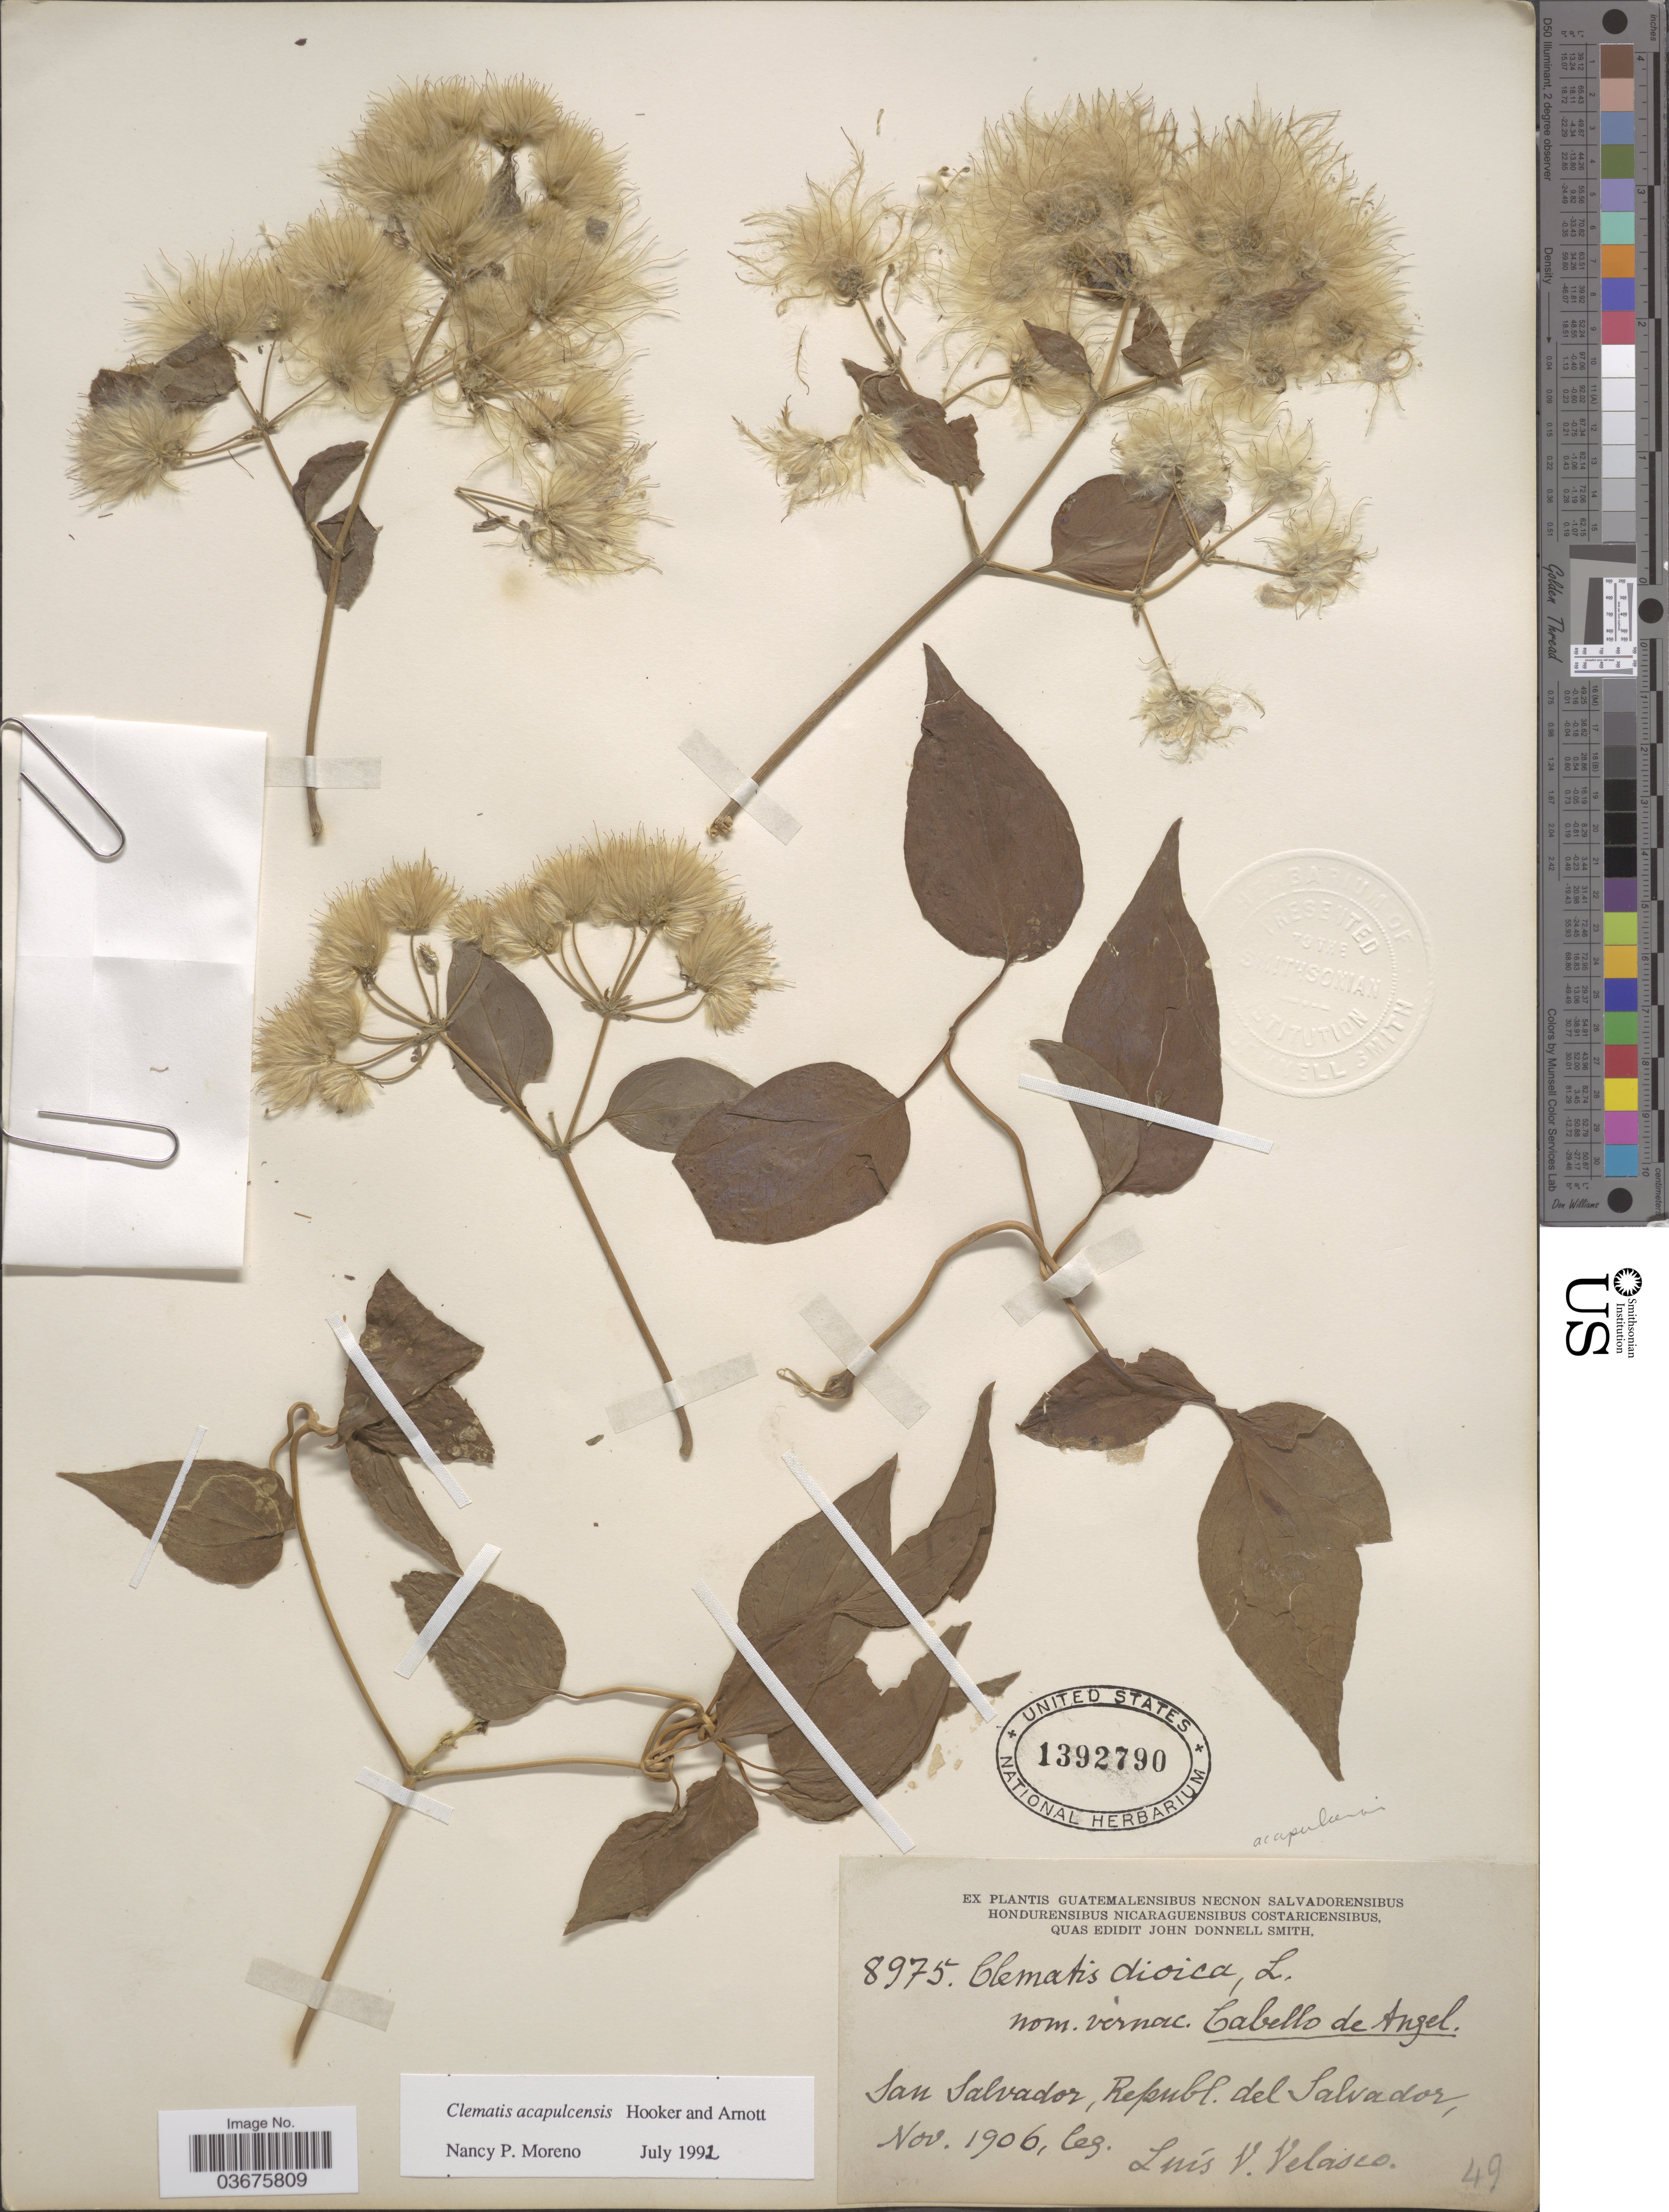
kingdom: Plantae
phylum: Tracheophyta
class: Magnoliopsida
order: Ranunculales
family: Ranunculaceae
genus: Clematis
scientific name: Clematis acapulcensis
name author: Hook. & Arn.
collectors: L. Velasco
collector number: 8975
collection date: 1906-11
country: El Salvador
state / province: San Salvador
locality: Republ. del Salvador.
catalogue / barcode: US 1392790